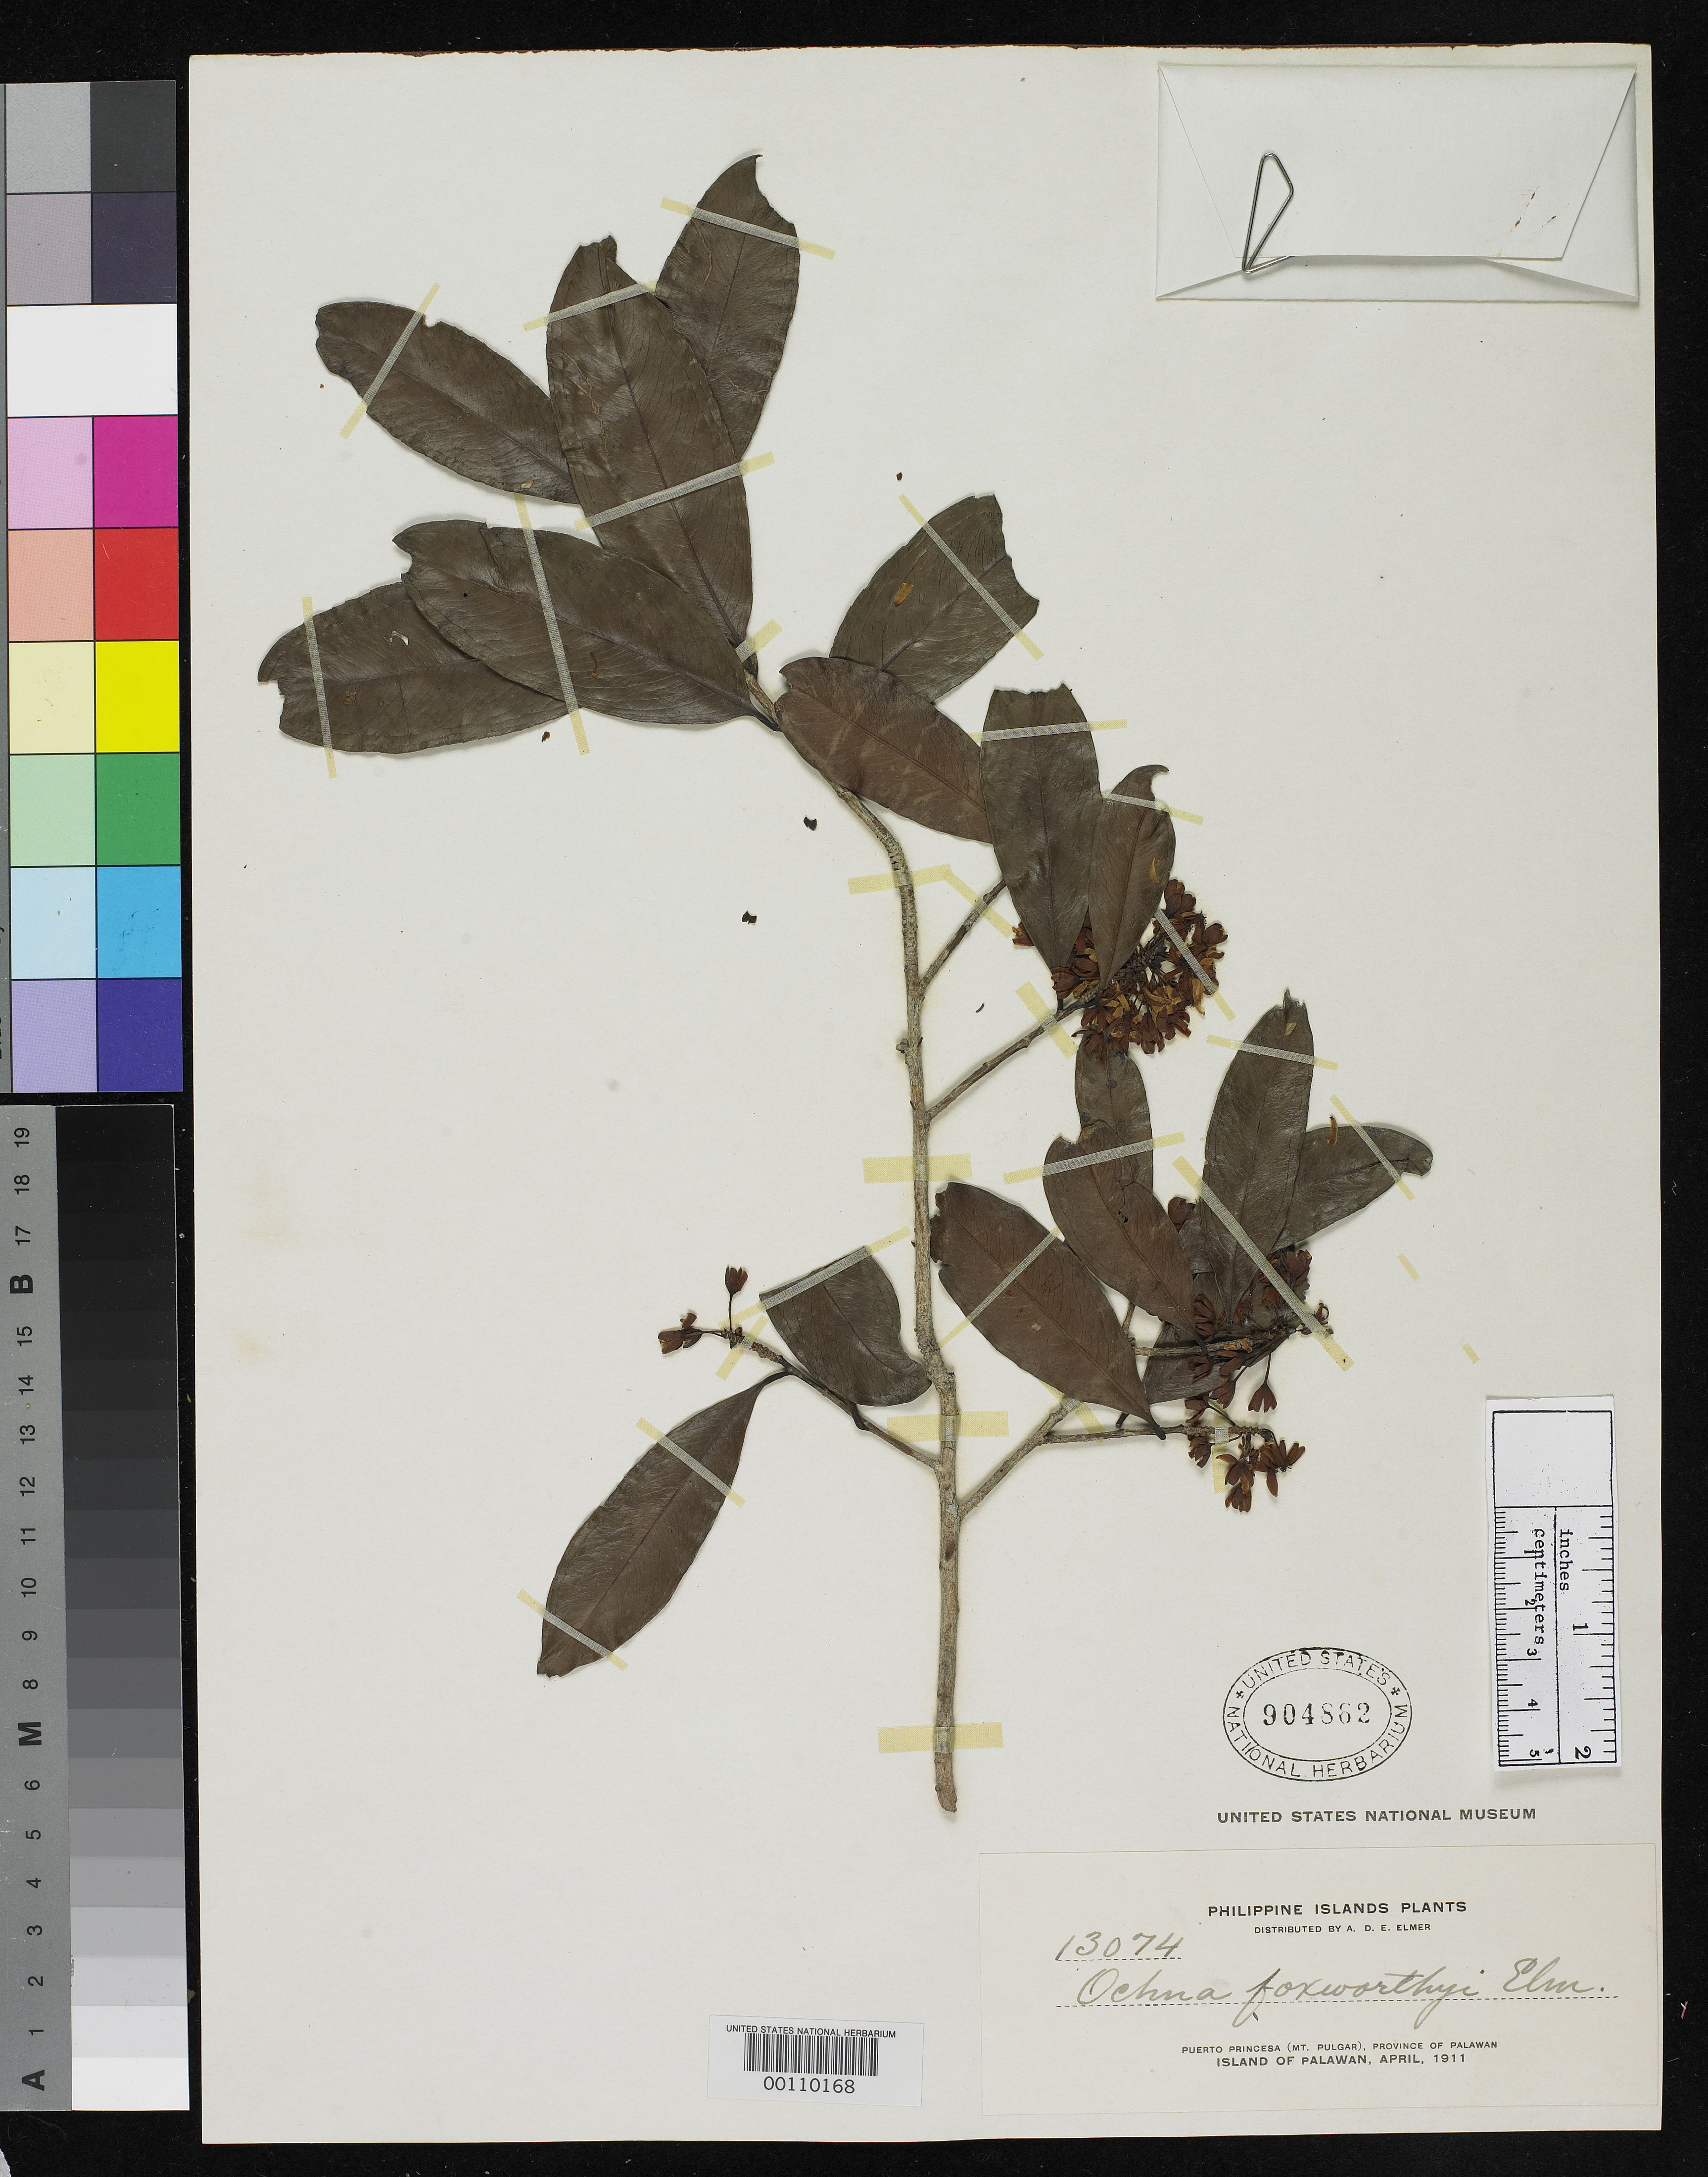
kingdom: Plantae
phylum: Tracheophyta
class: Magnoliopsida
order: Malpighiales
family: Ochnaceae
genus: Ochna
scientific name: Ochna foxworthyi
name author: Elmer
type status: Isotype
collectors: A. D. E. Elmer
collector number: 13074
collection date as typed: Apr 1911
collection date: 1911-04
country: Philippines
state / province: Mimaropa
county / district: Palawan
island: Palawan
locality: Puerto Princesa (Mt. Pulgar), Province of Palawan, Island of Palawan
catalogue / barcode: US 904862